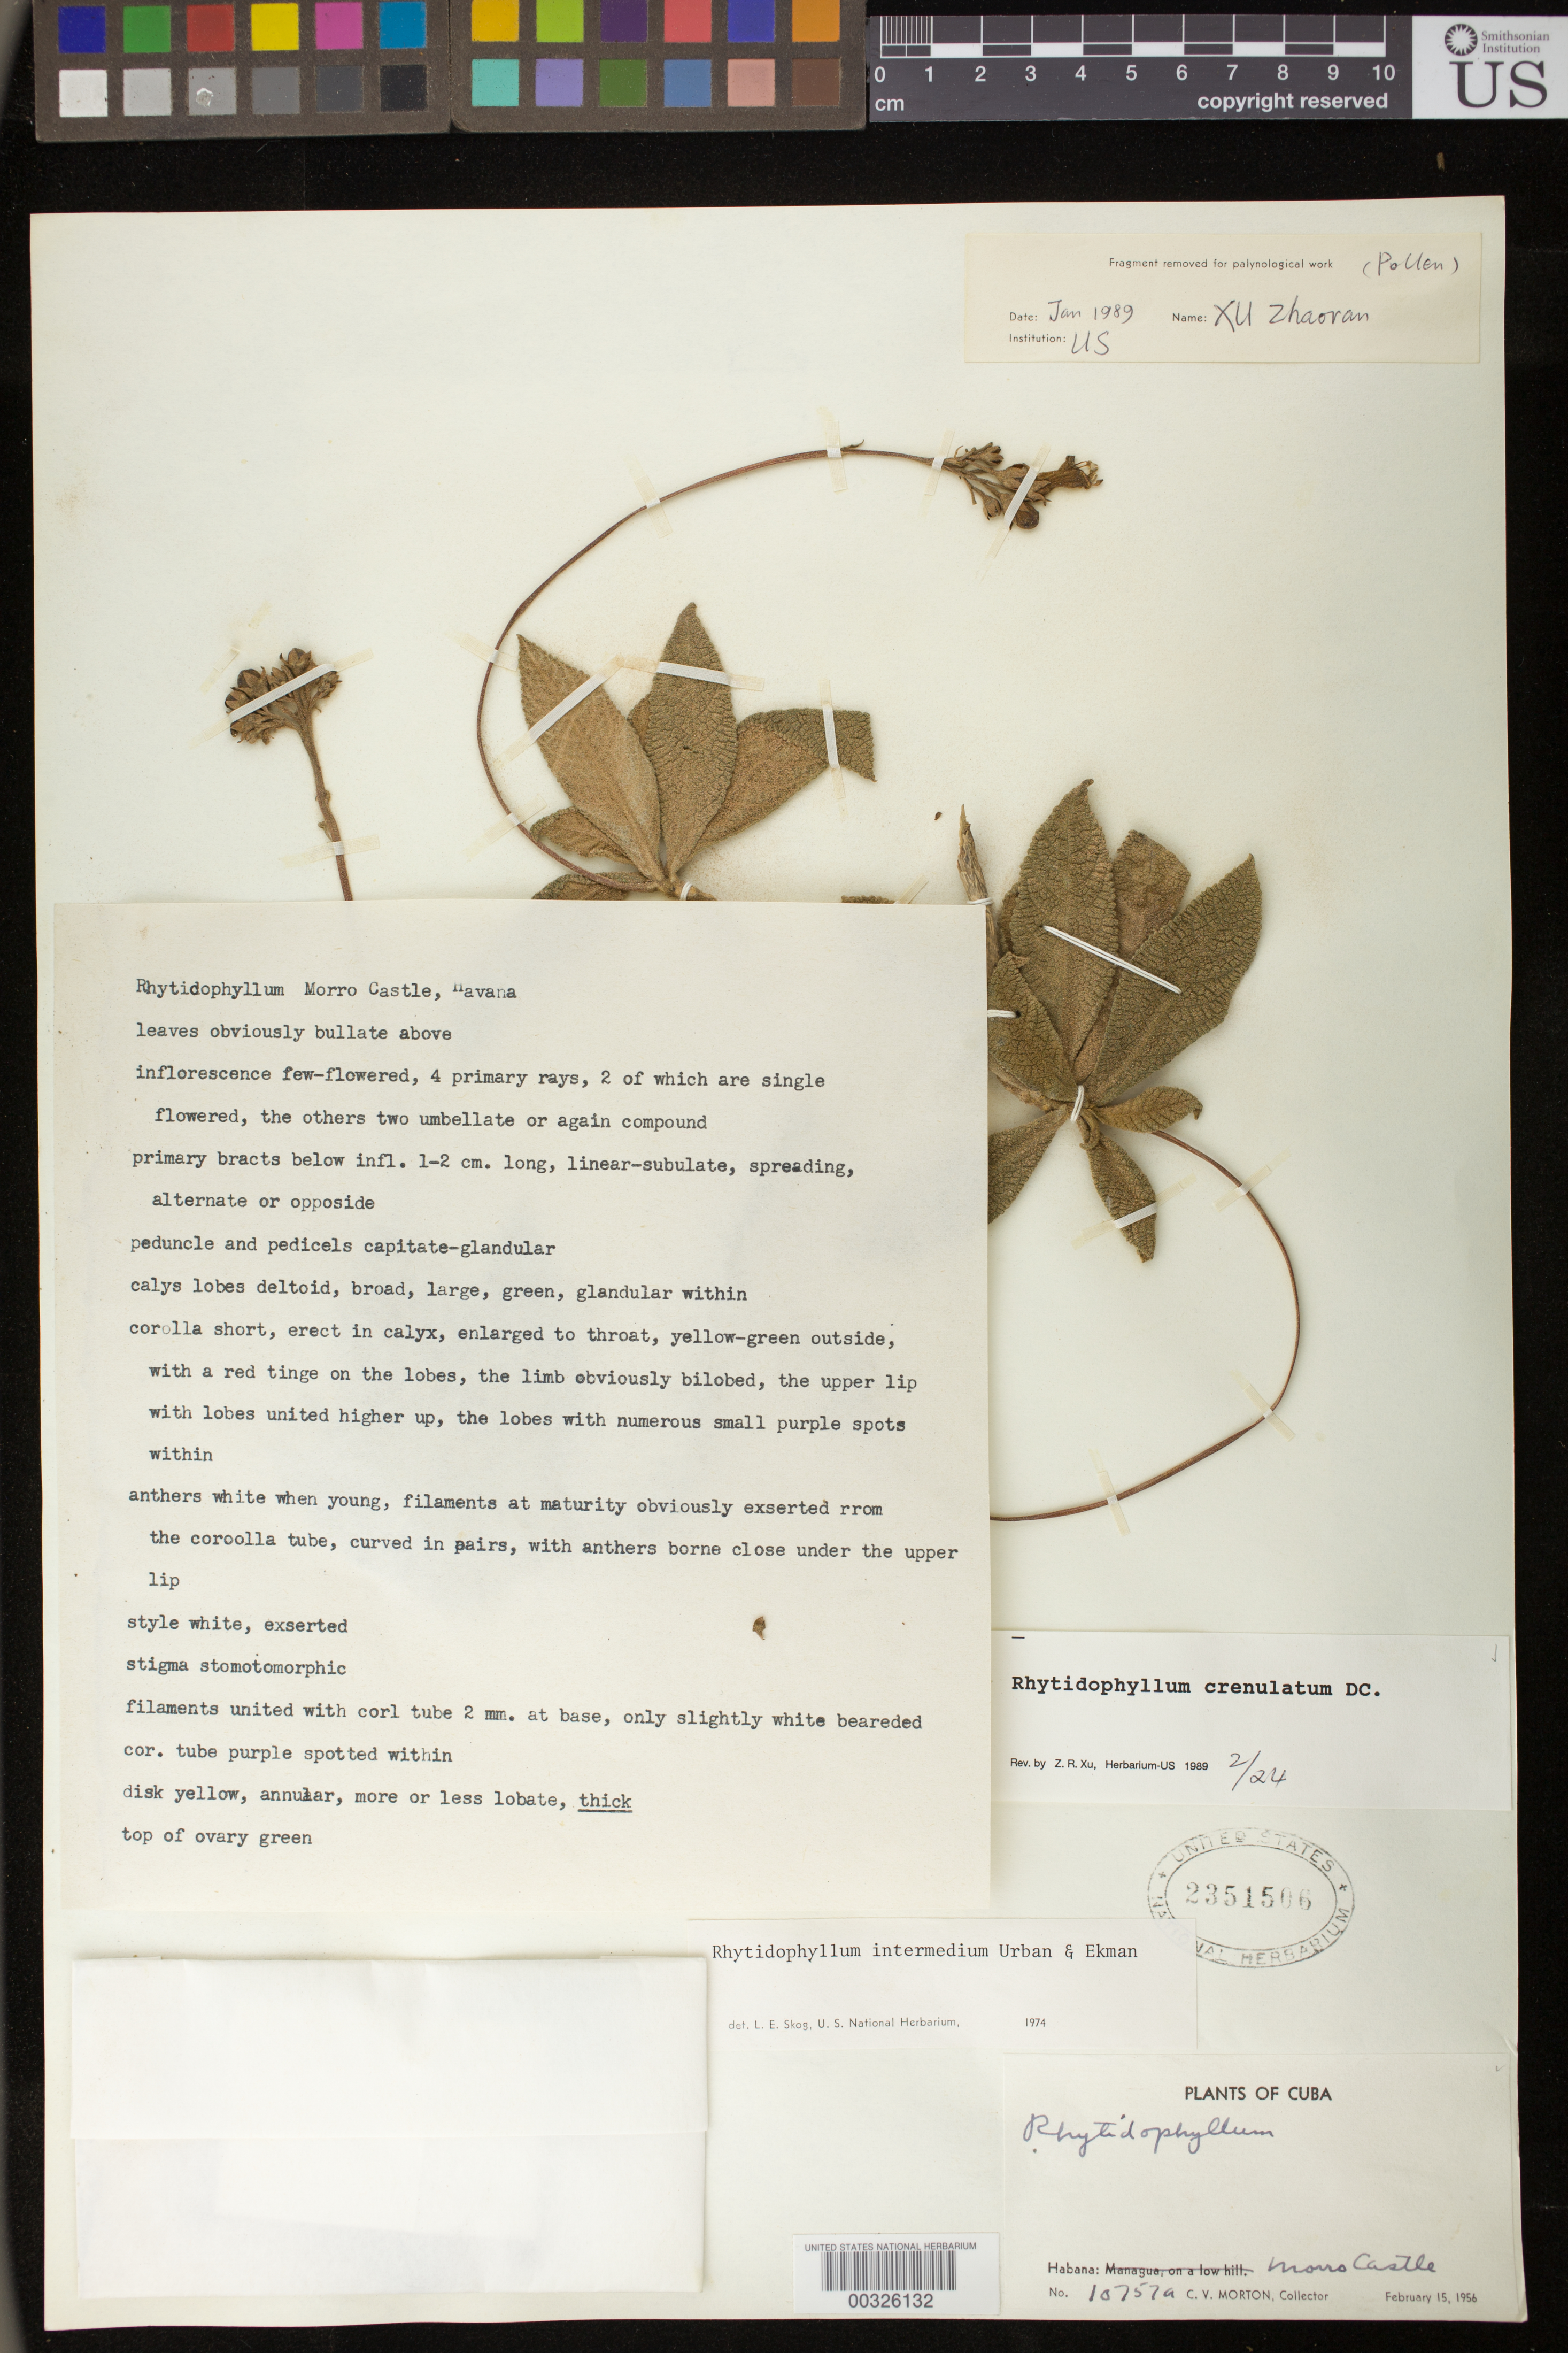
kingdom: Plantae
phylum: Tracheophyta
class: Magnoliopsida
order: Lamiales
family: Gesneriaceae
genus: Rhytidophyllum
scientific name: Rhytidophyllum crenulatum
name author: DC.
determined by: Skog, Laurence E.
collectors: C. V. Morton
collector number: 10757 a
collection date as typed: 15 Feb 1956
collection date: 1956-02-15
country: Cuba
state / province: La Habana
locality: Habana: Morro Castle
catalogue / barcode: US 2351506